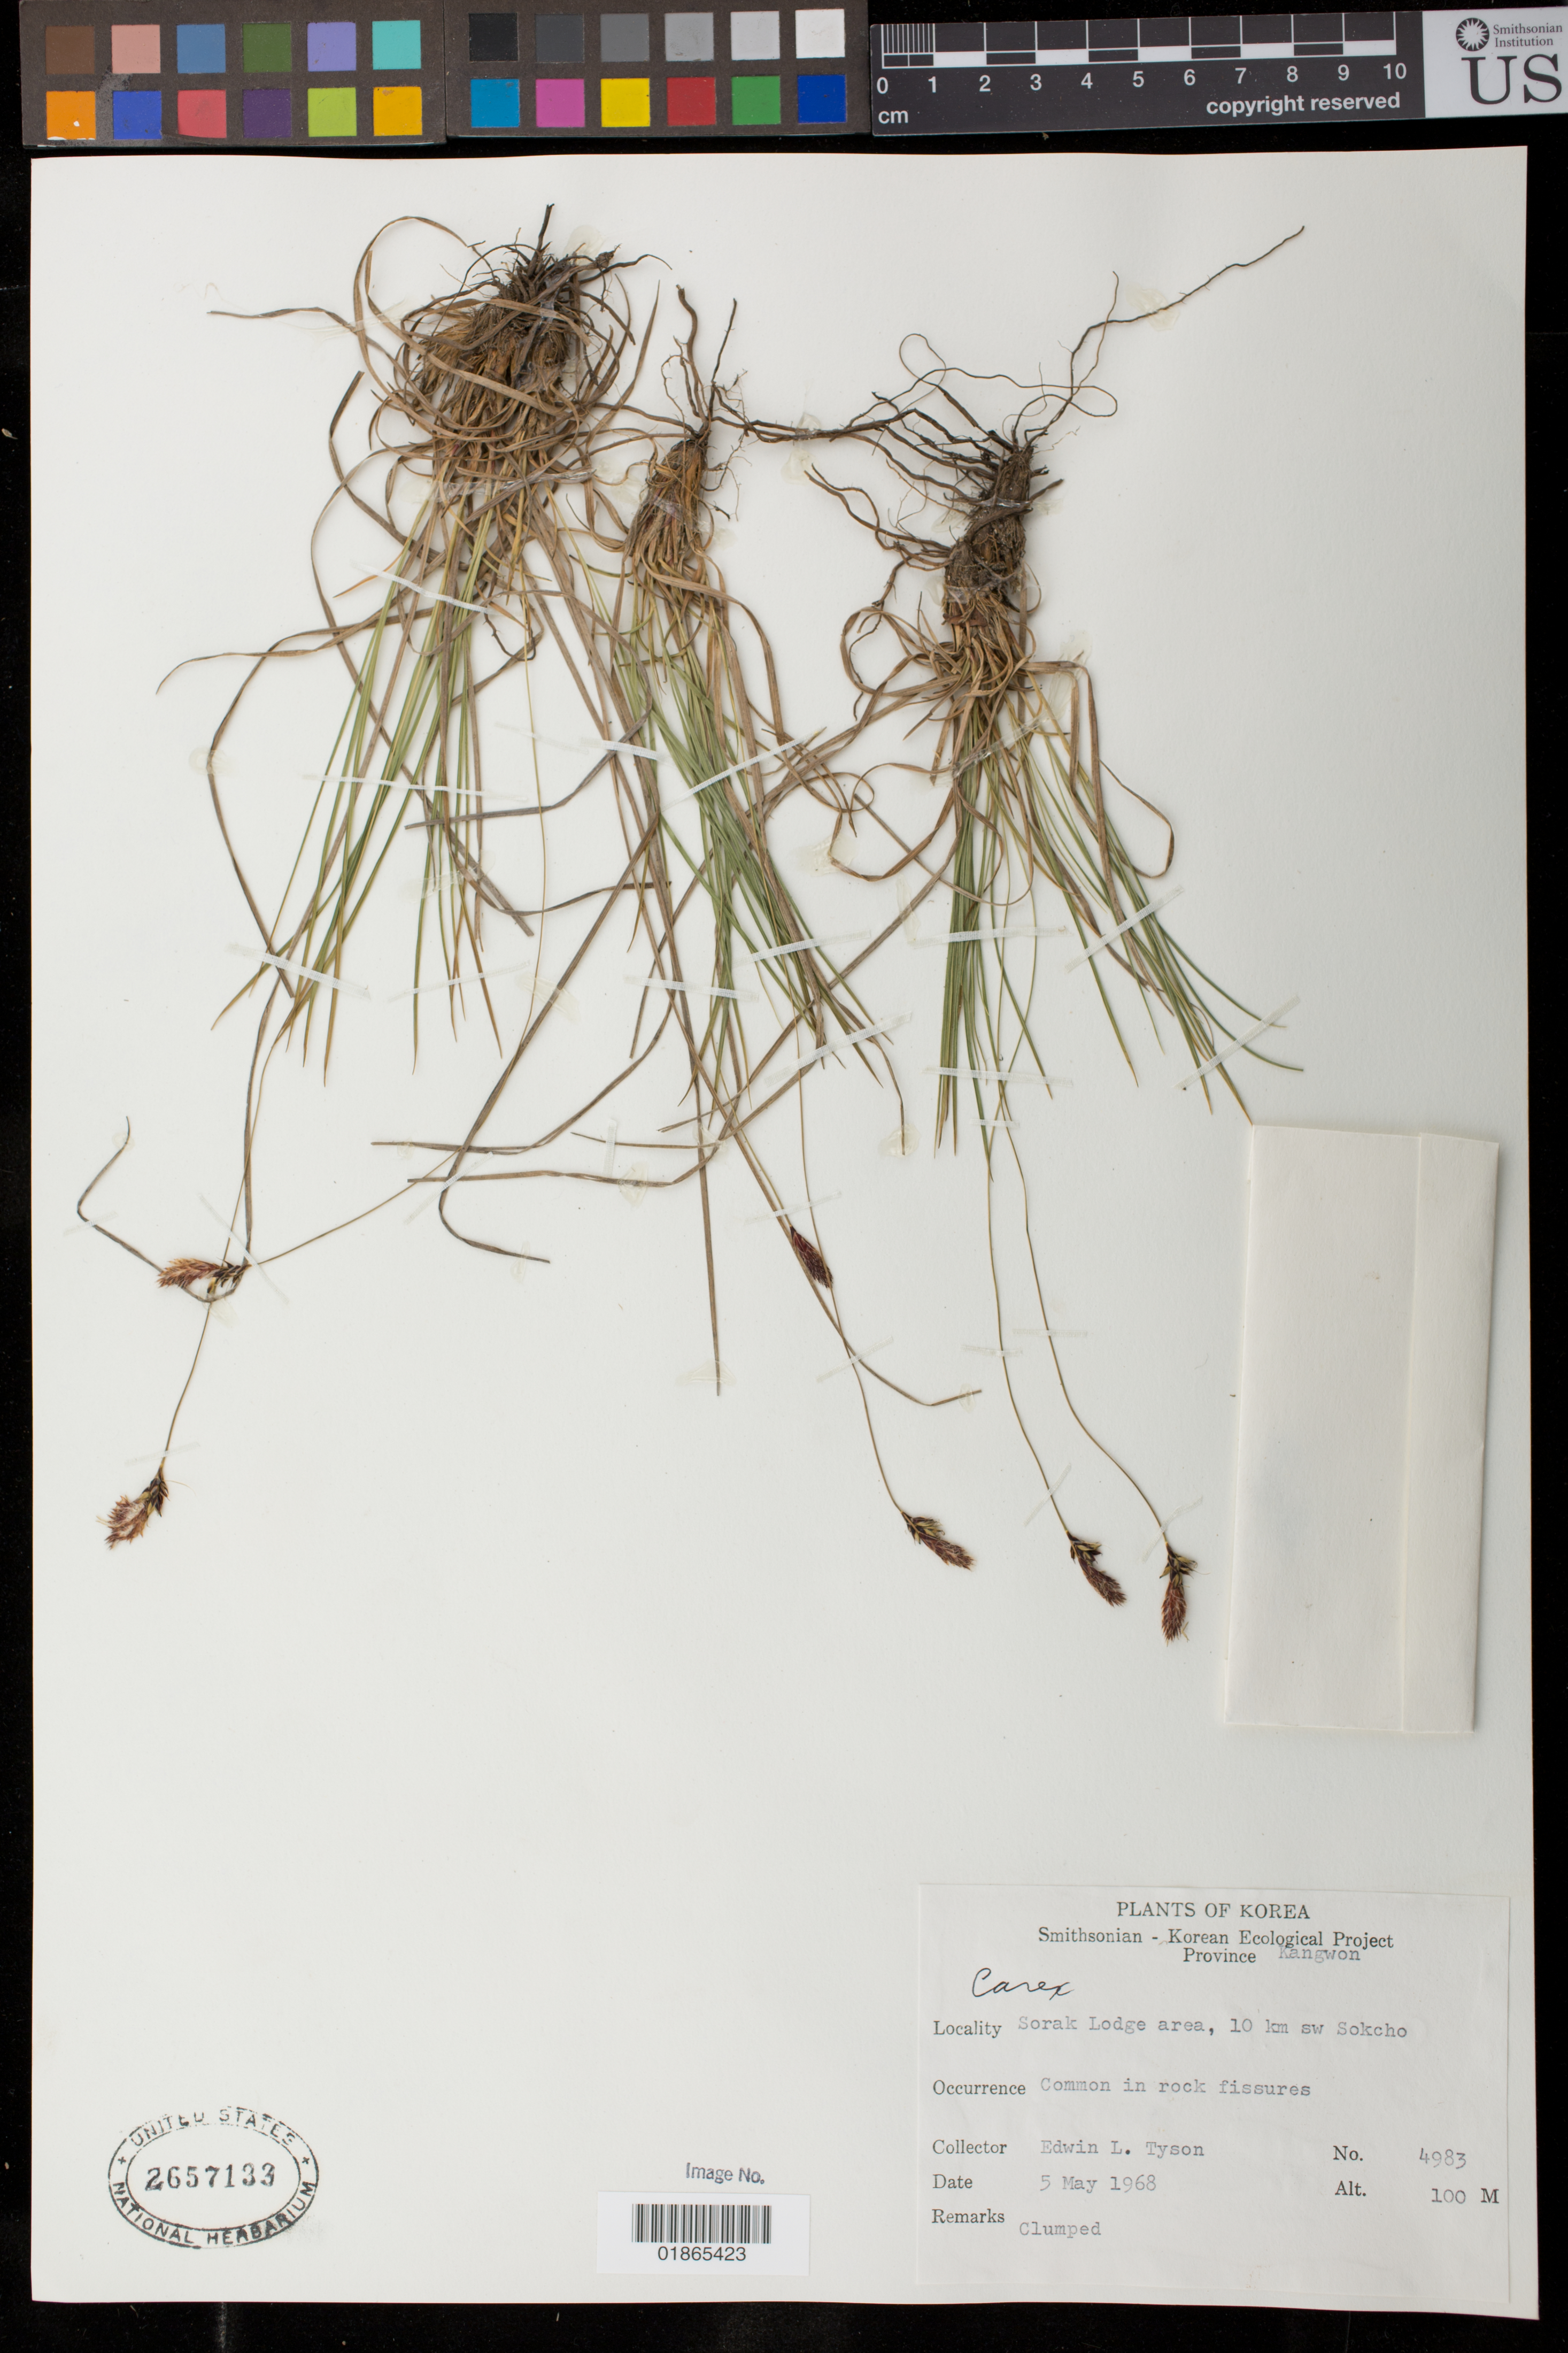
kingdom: Plantae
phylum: Tracheophyta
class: Liliopsida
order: Poales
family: Cyperaceae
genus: Carex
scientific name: Carex sp.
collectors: E. L. Tyson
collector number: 4983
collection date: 1968-05-05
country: South Korea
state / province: Gangwon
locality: Sorak Lodge area, 10 km SW Sokcho.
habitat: Common in rock fissures.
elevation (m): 100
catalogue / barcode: US 2657133